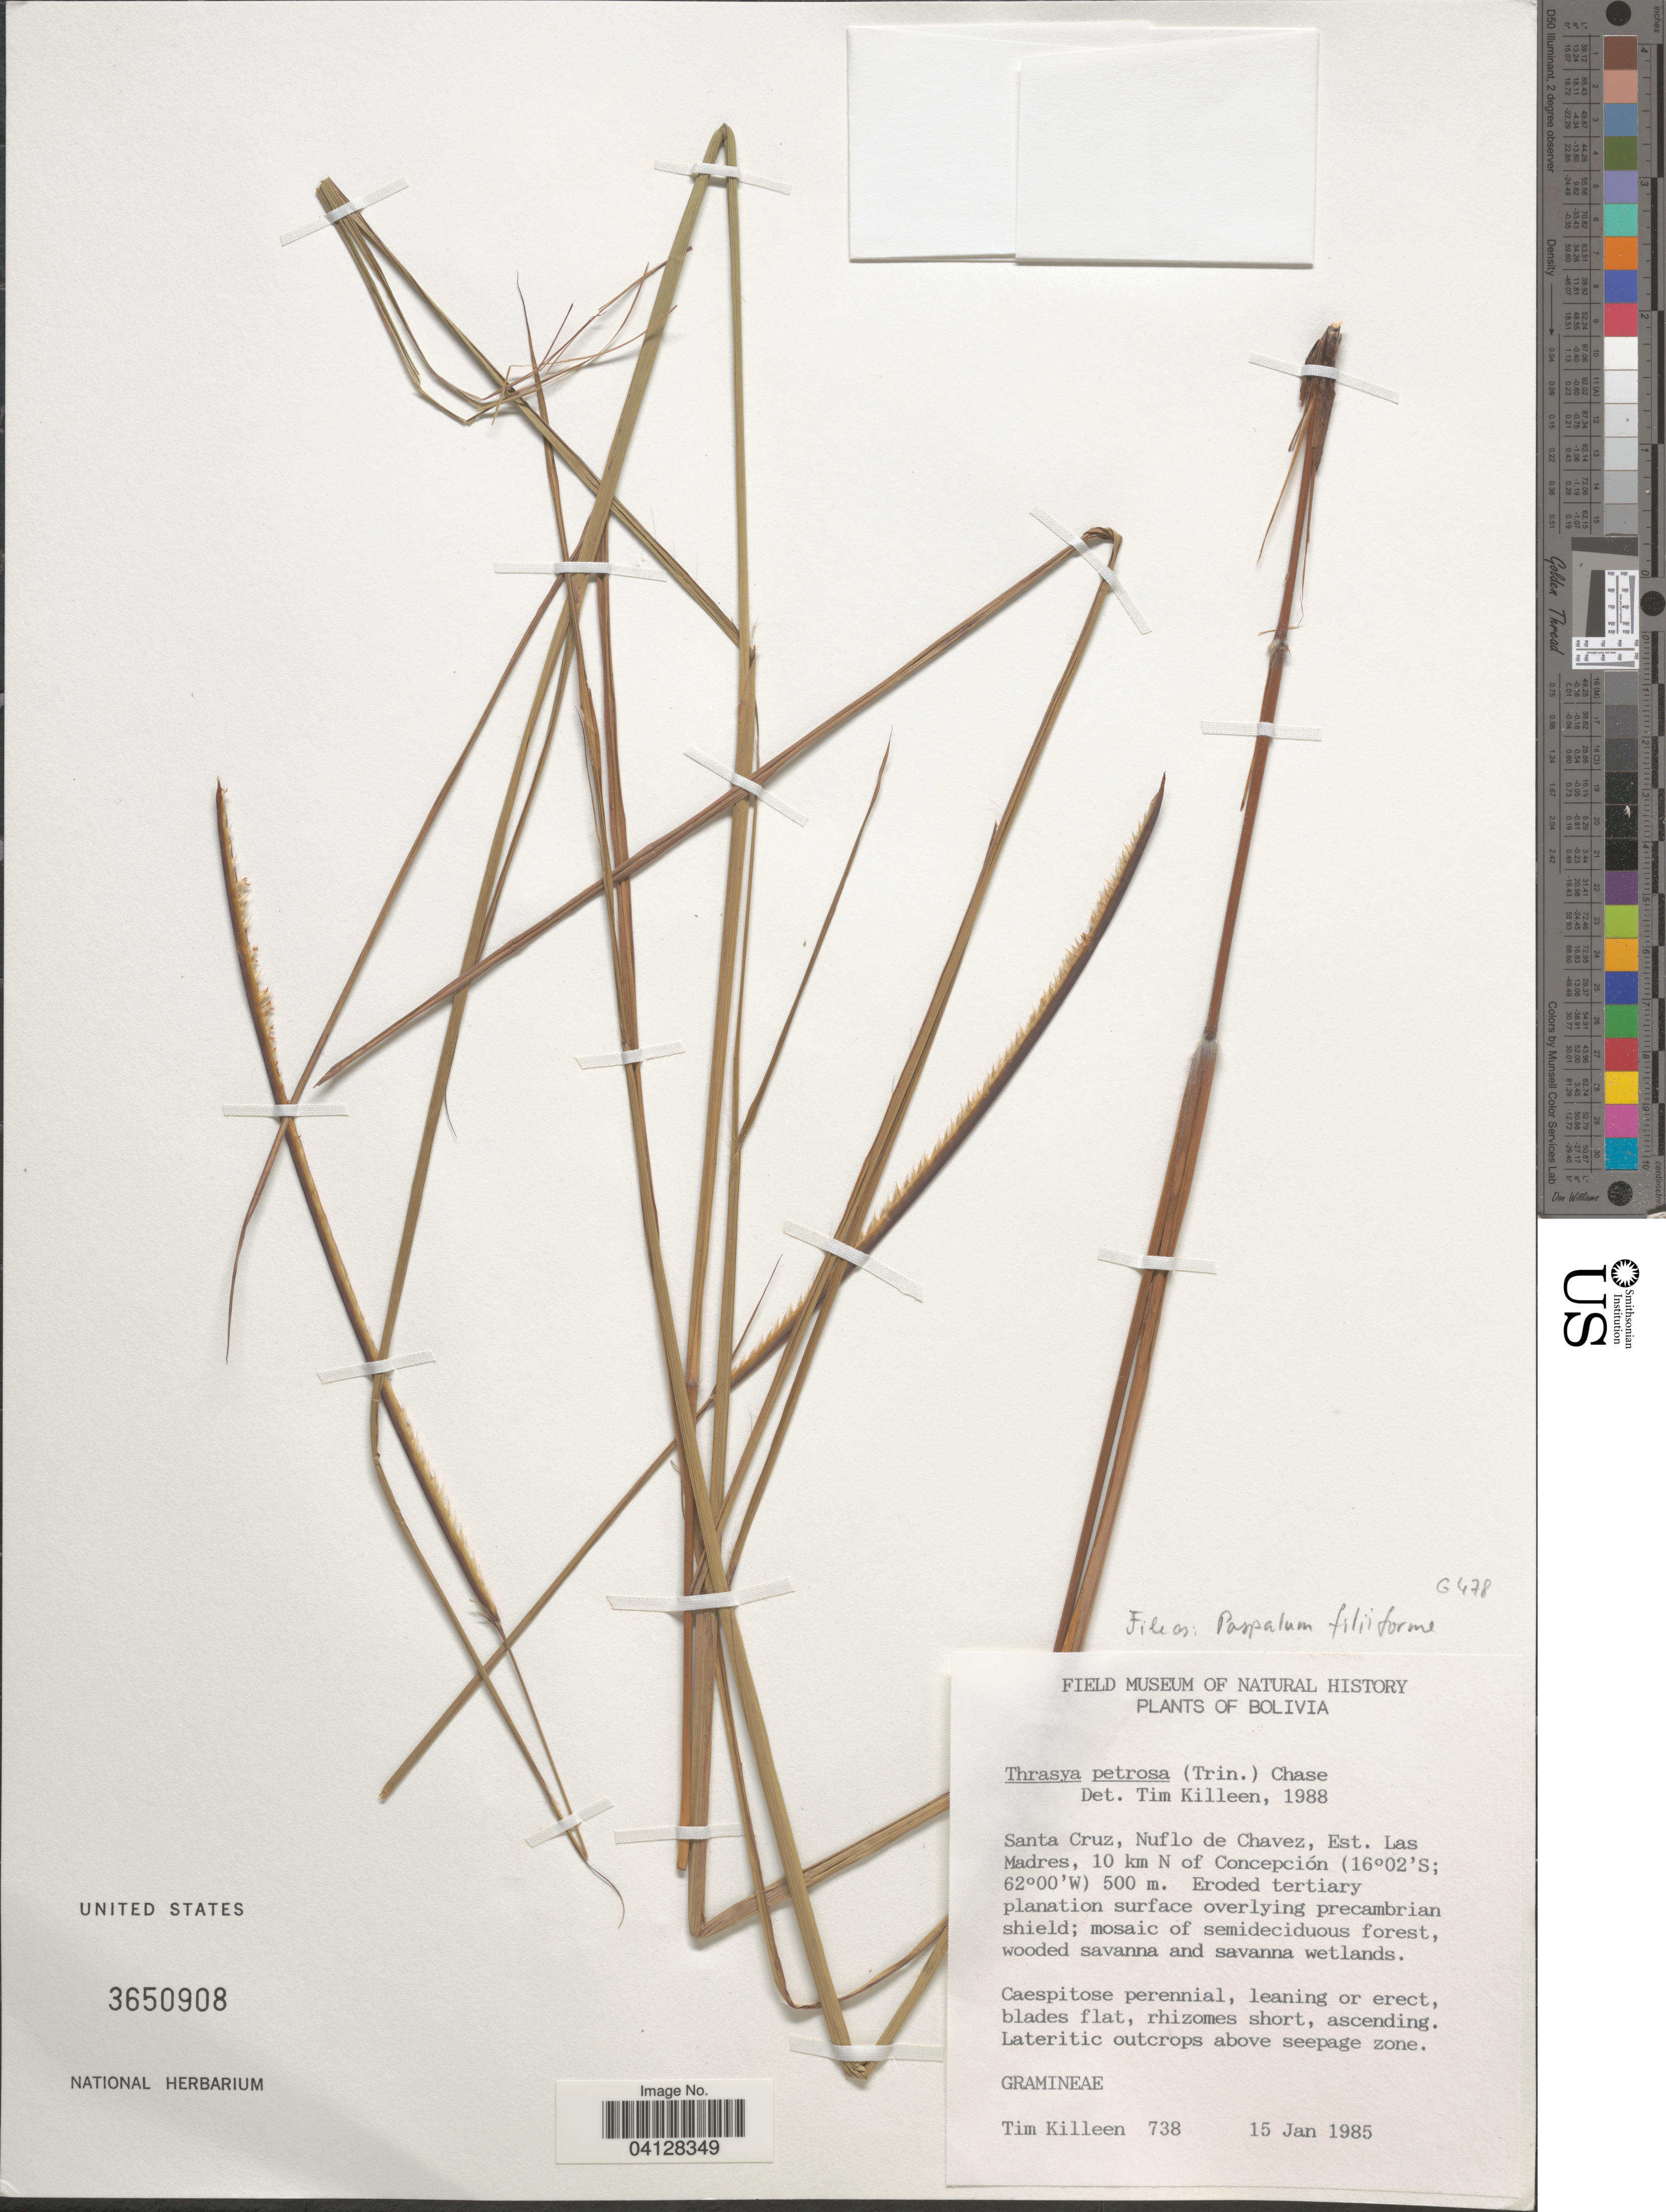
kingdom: Plantae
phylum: Tracheophyta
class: Liliopsida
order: Poales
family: Poaceae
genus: Thrasya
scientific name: Thrasya petrosa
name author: (Trin.) Chase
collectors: T. J. Killeen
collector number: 738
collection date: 1985-01-15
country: Bolivia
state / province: Santa Cruz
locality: Nuflo de Chavez, Est. Las Madres, 10 km N of Concepción.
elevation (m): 500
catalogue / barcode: US 3650908